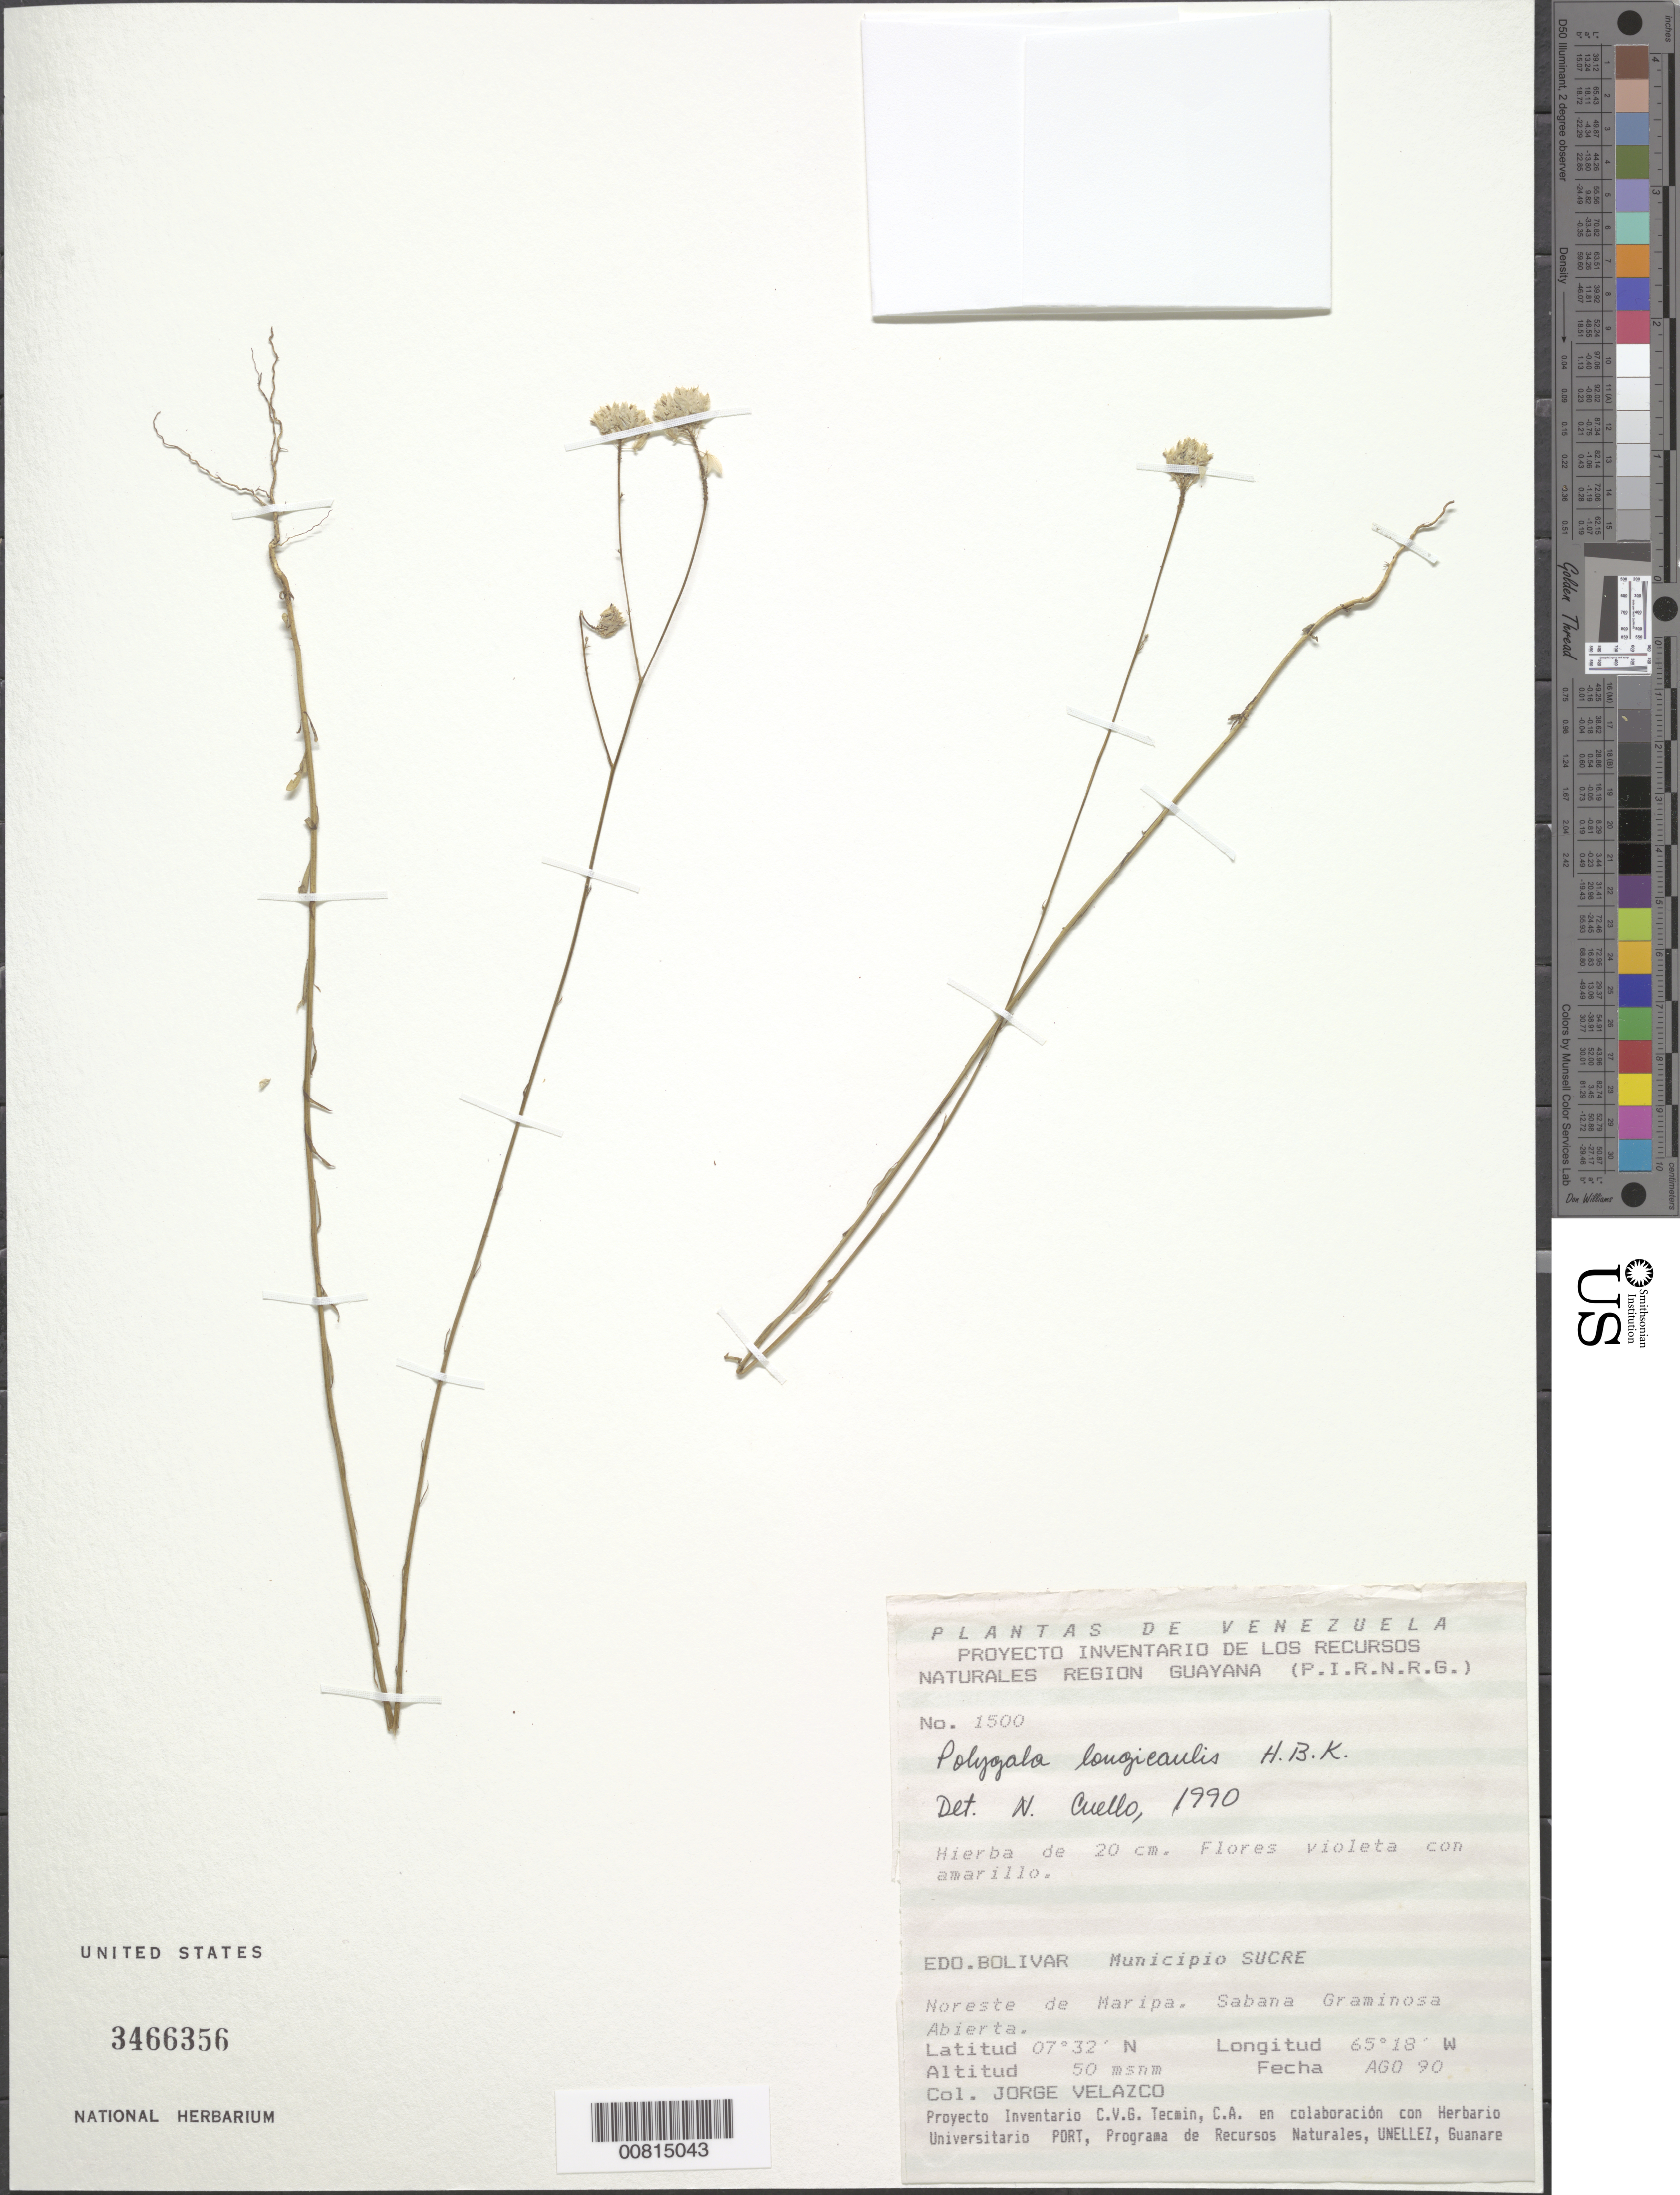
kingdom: Plantae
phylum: Tracheophyta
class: Magnoliopsida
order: Fabales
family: Polygalaceae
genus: Polygala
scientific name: Polygala longicaulis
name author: Kunth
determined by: Cuello, Nidia L.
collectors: J. Velazco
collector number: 1500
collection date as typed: Aug-90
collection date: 1990-08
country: Venezuela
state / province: Bolívar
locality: Mun. Sucre, NE de Maripa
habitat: Sabana graminosa abierta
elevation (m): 50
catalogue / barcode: US 3466356